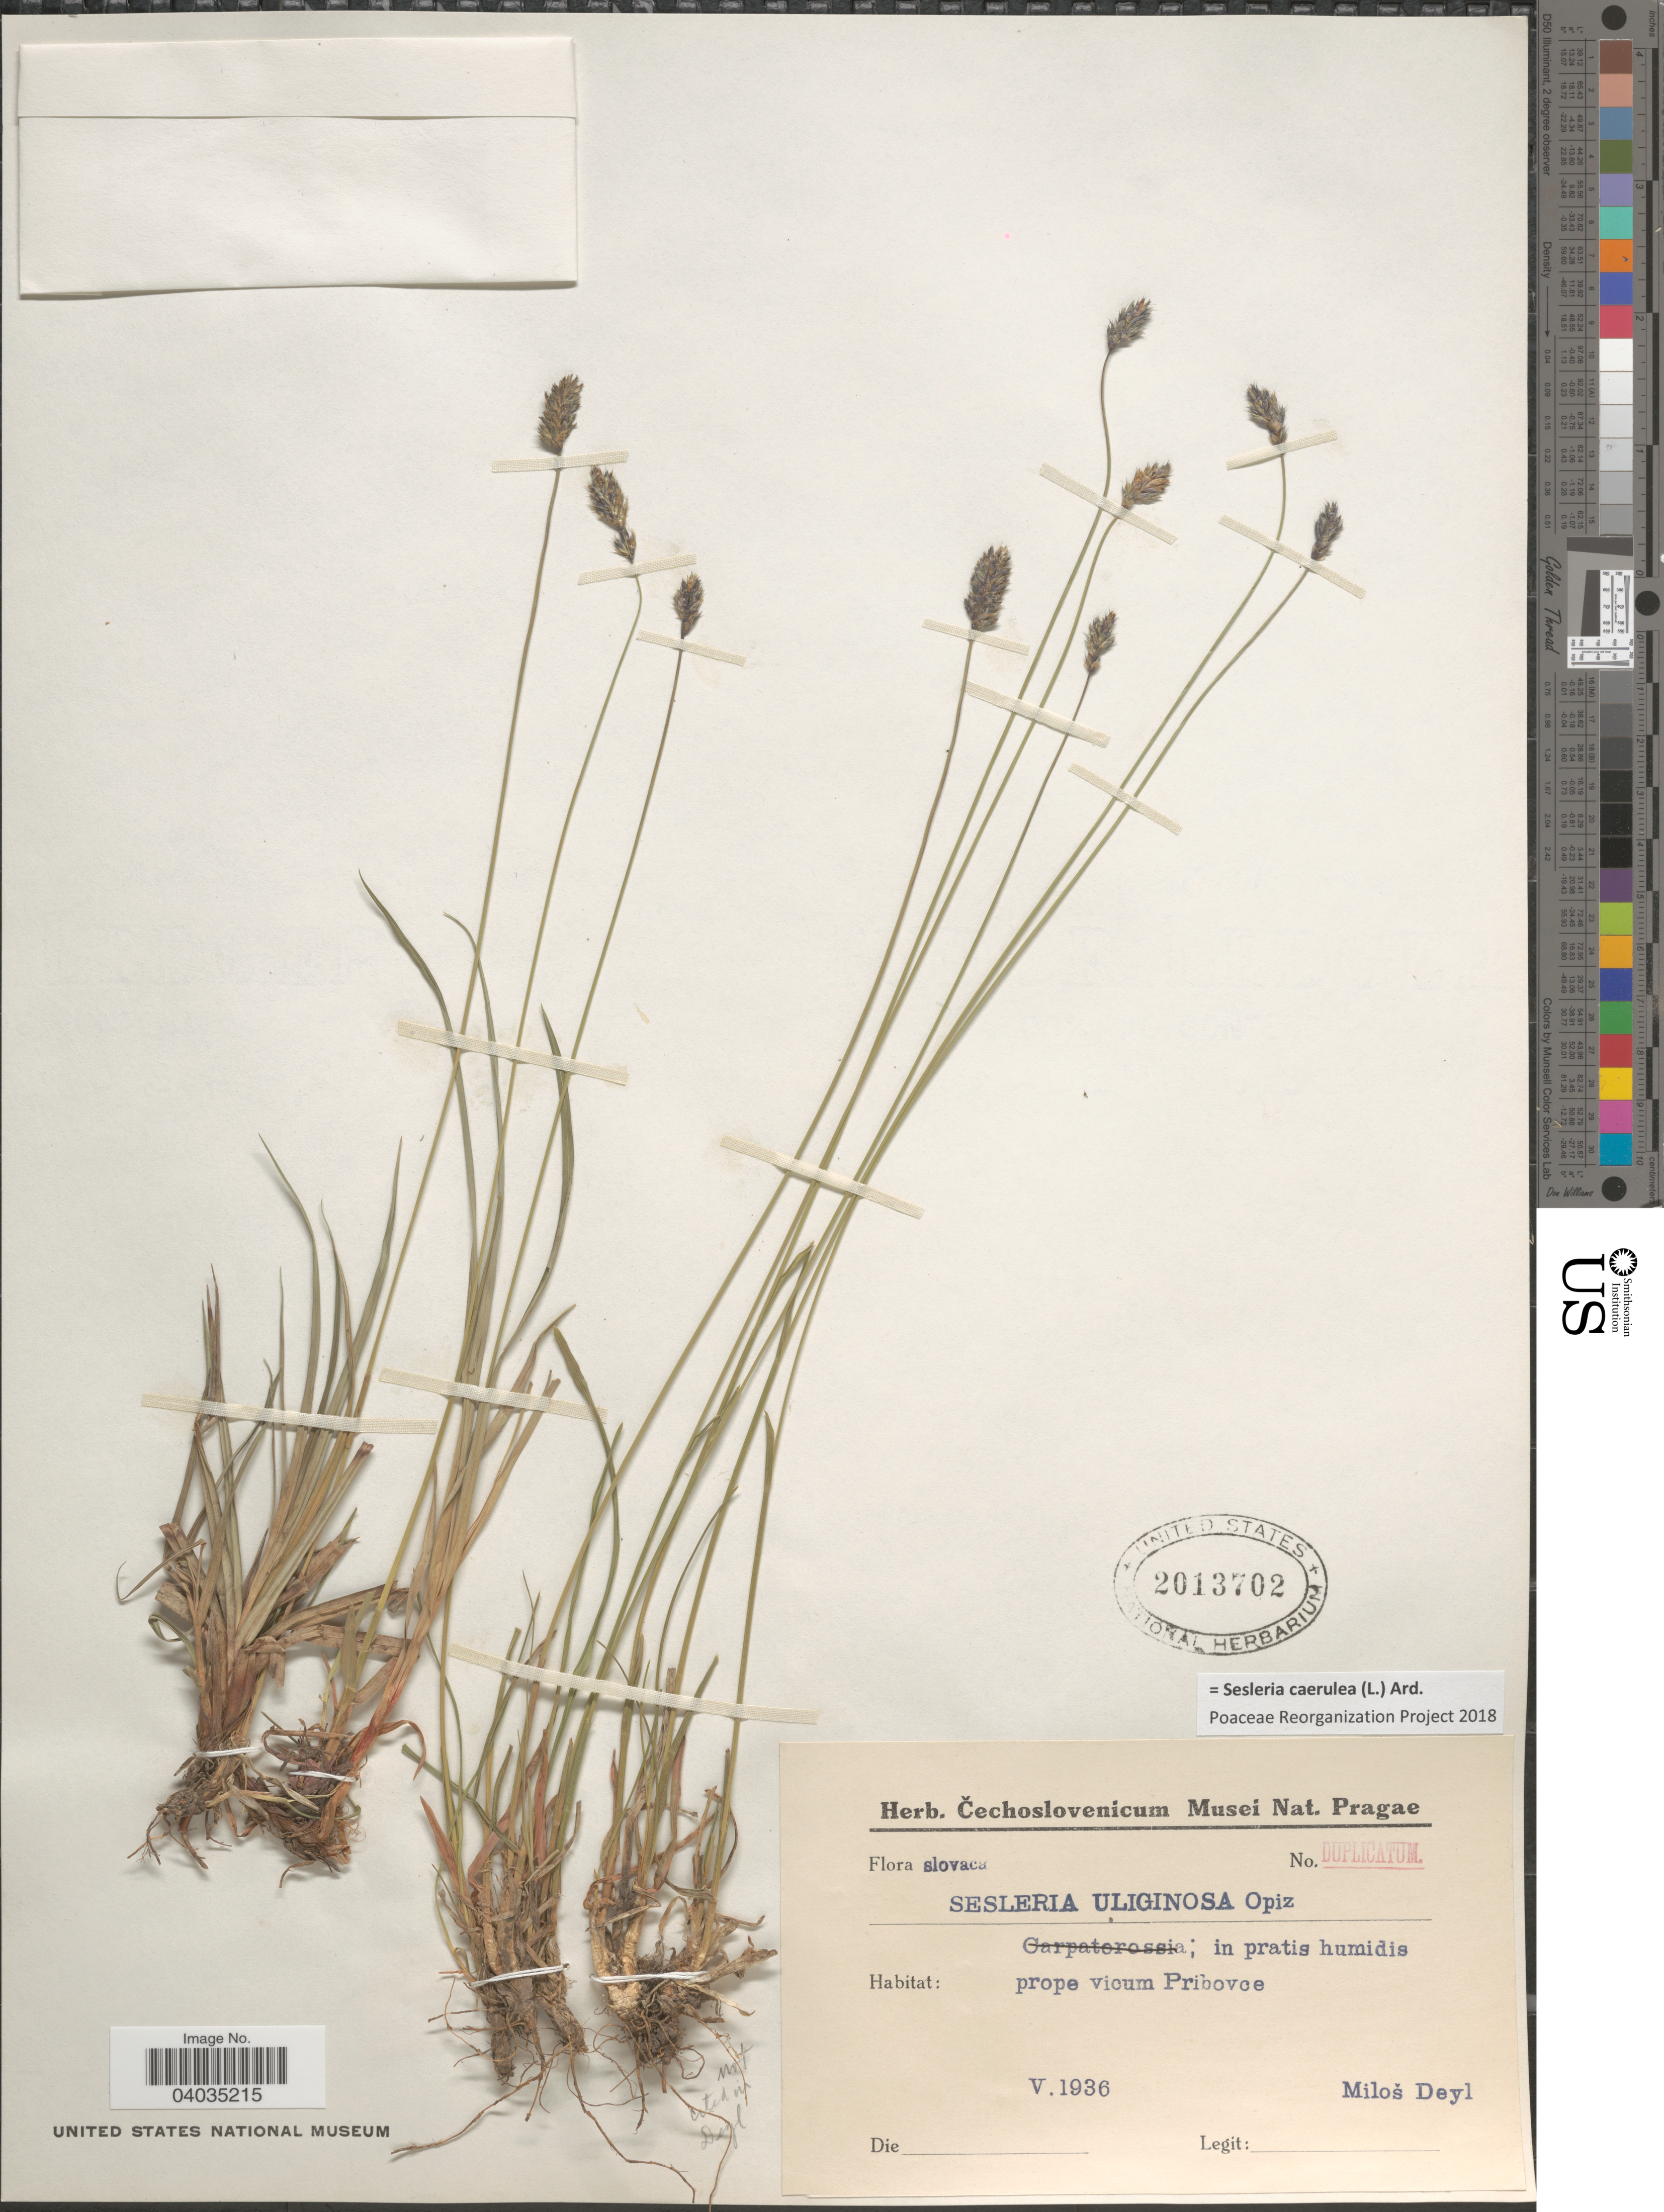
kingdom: Plantae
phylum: Tracheophyta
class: Liliopsida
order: Poales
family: Poaceae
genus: Sesleria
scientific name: Sesleria caerulea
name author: (L.) Ard.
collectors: M. Deyl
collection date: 1936-05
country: Slovakia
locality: Slovaca. In pratis humidis prope vicum Pribovce.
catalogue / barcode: US 2013702